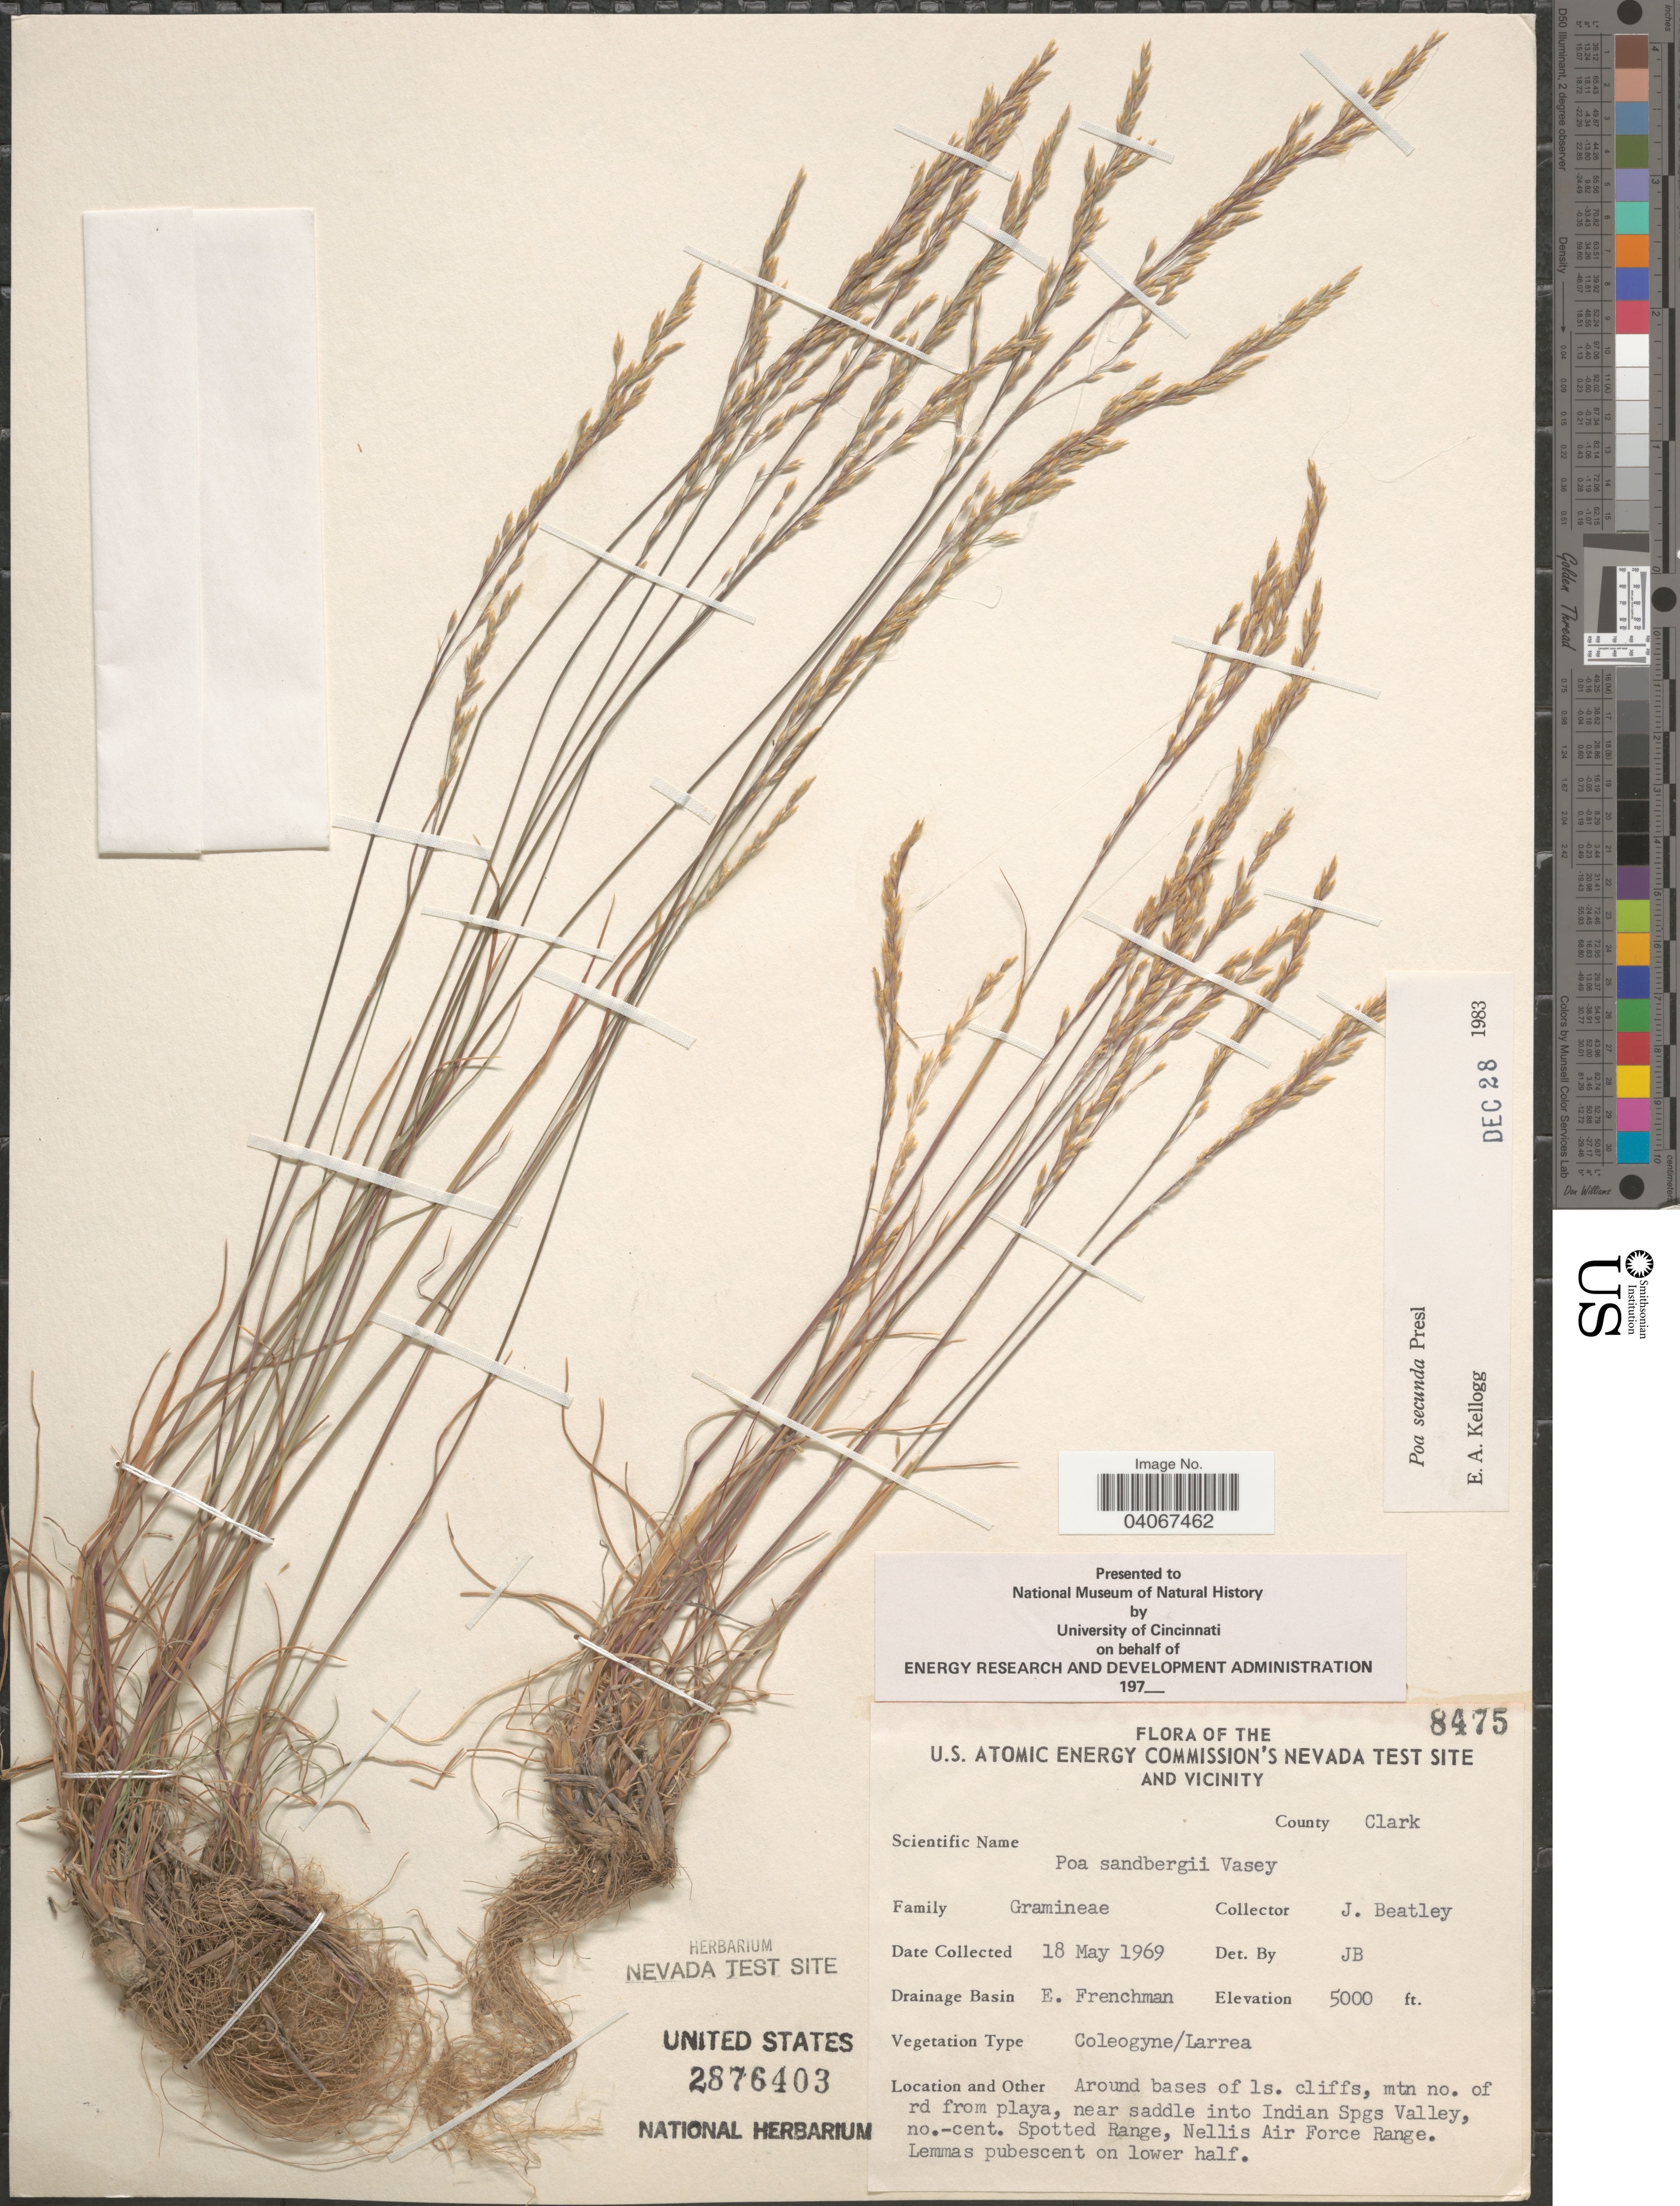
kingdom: Plantae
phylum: Tracheophyta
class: Liliopsida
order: Poales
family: Poaceae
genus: Poa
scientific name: Poa secunda subsp. secunda var. secunda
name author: J. Presl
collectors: J. C. Beatley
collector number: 8475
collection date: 1969-05-18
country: United States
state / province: Nevada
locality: The U.S. Atomic Energy Commission's Nevada Test Site and Vicinity. County Clark. Drainage Basin E. Frenchman. Around bases of ls. cliffs, mtn no. of rd from playa, near saddle into Indian Spgs Valley, no.-cent. Spotted Range, Nellis Air Force Range.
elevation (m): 1524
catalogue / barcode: US 2876403